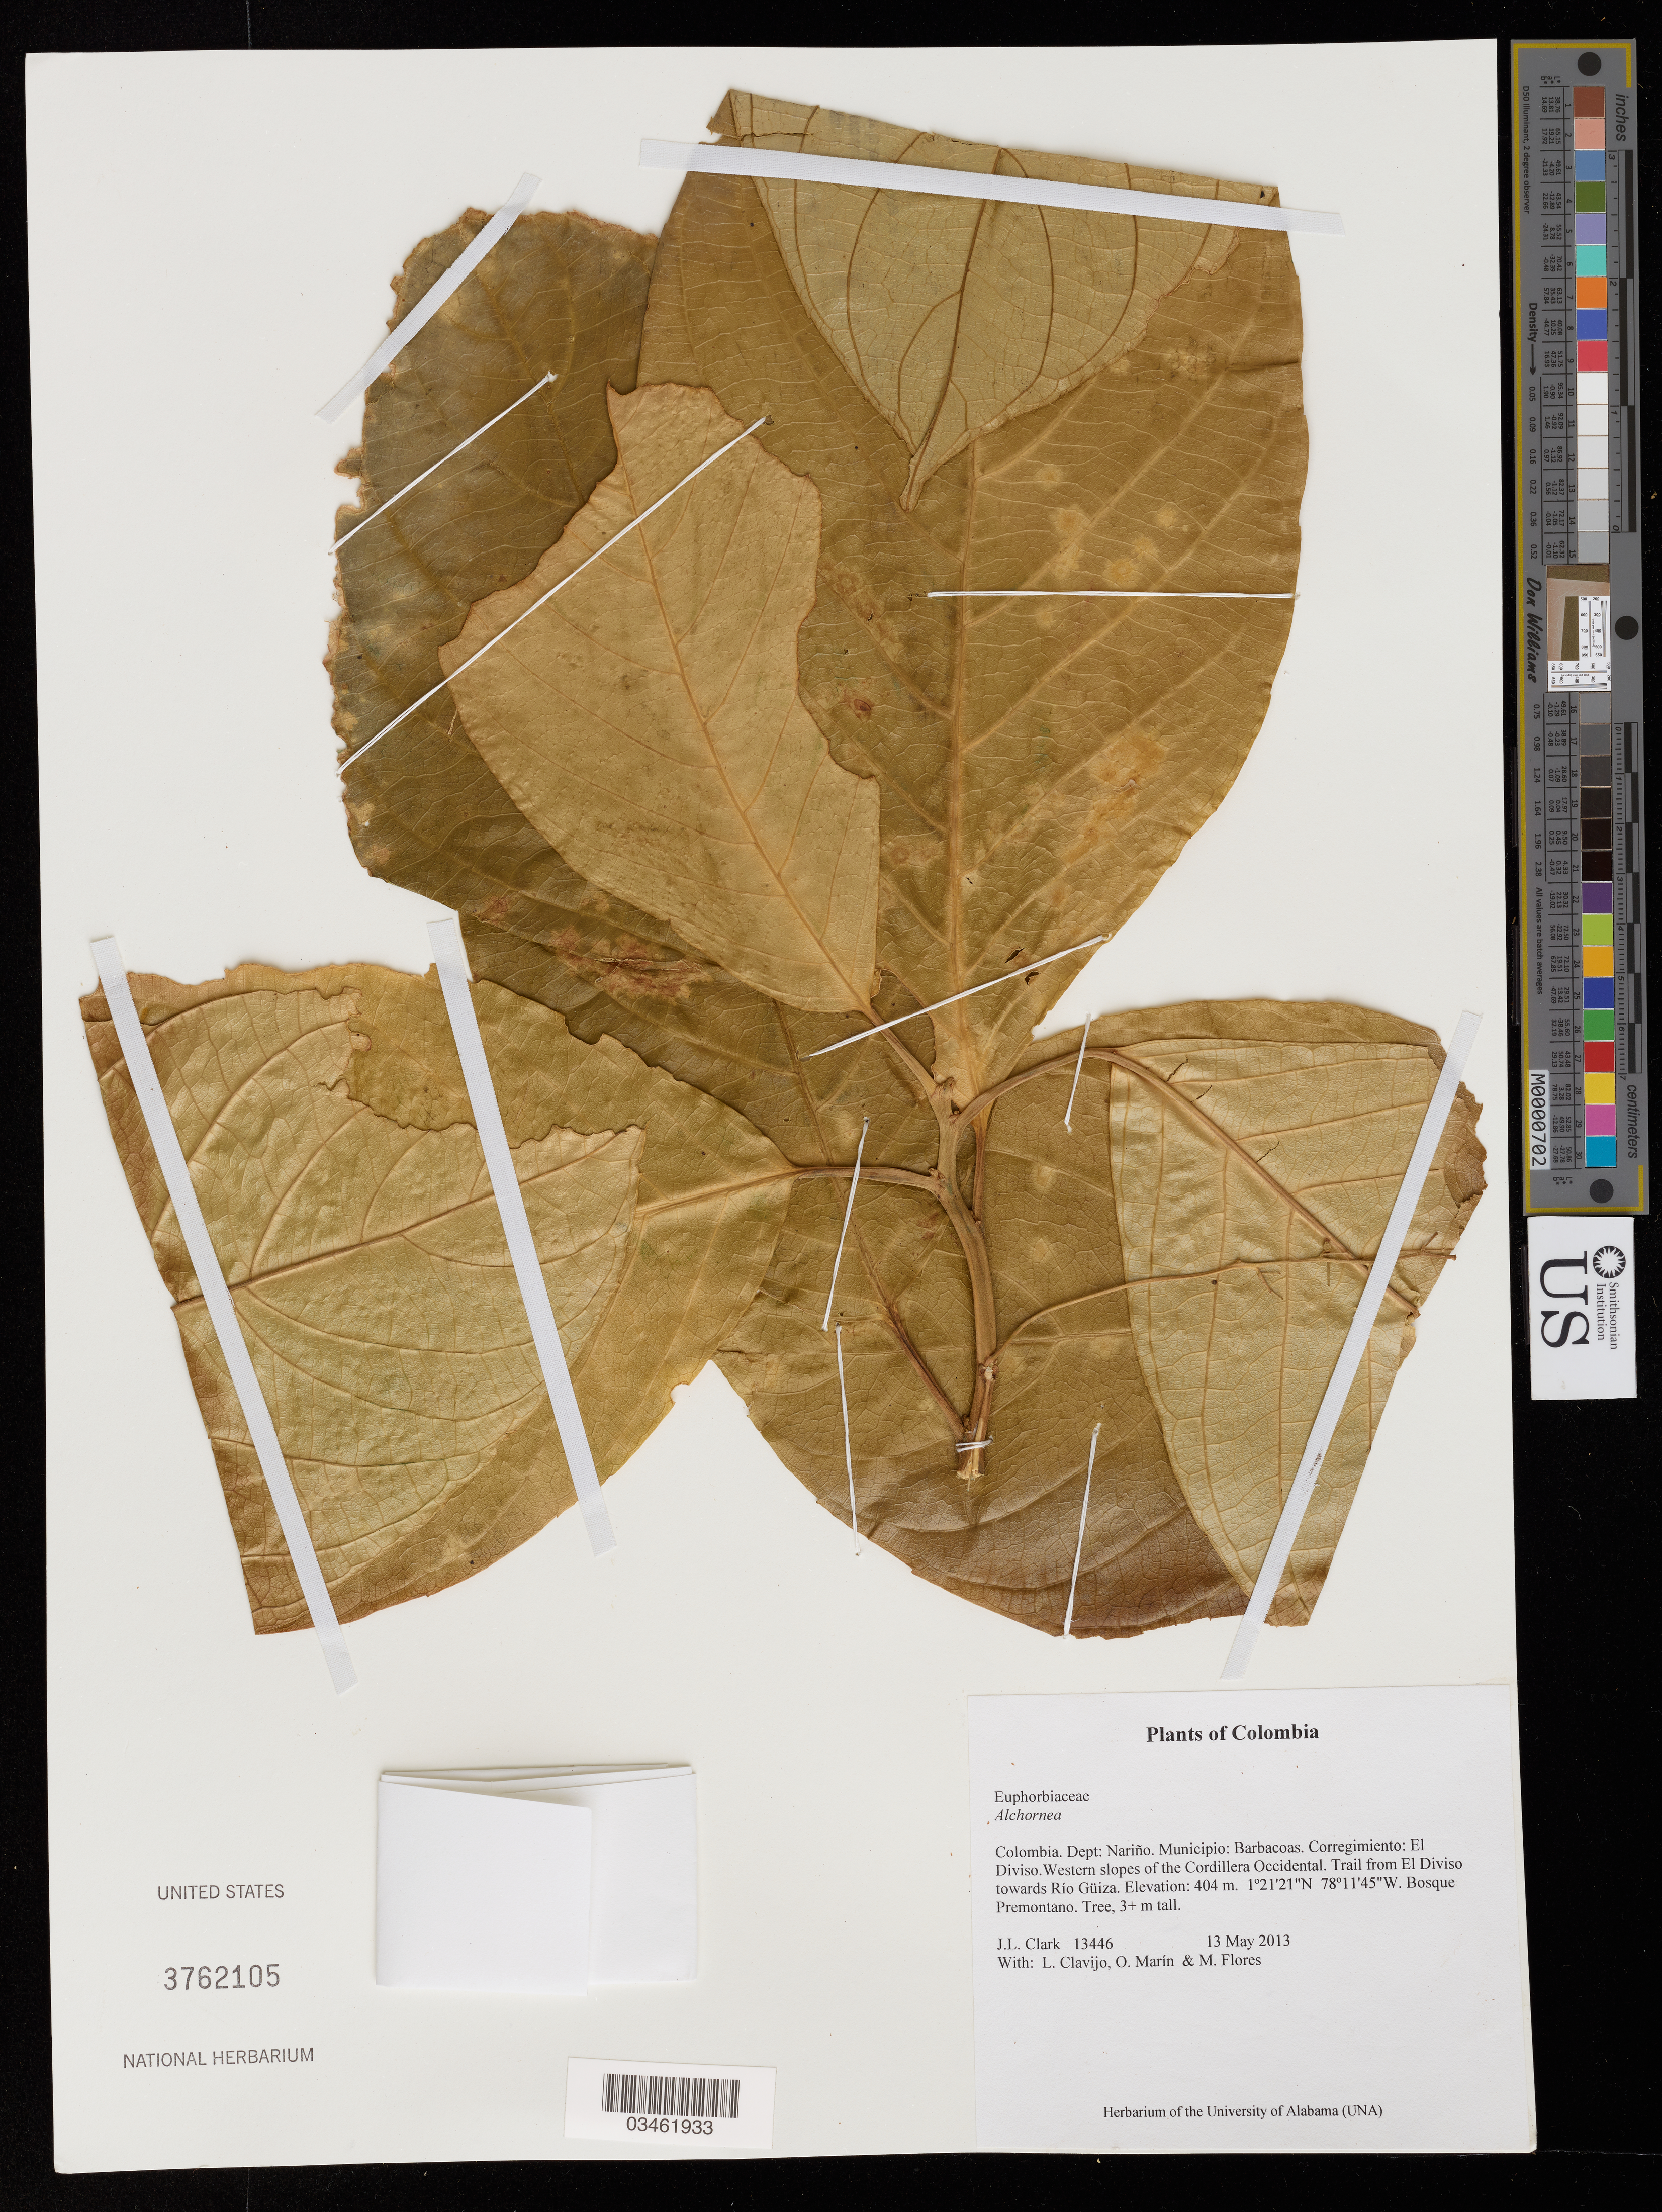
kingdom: Plantae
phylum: Tracheophyta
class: Magnoliopsida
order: Malpighiales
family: Euphorbiaceae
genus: Alchornea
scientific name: Alchornea sp.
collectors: J. L. Clark, L. Clavijo, O. Marín & M. Flores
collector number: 13446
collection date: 2013-05-13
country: Colombia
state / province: Nariño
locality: Dept: Nariño. Municipio: Barbacoas. Corregimiento: El Diviso. Western slopes of the Cordillera Occidental. Trail from El Diviso towards Río Güiza.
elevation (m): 404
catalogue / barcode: US 3762105